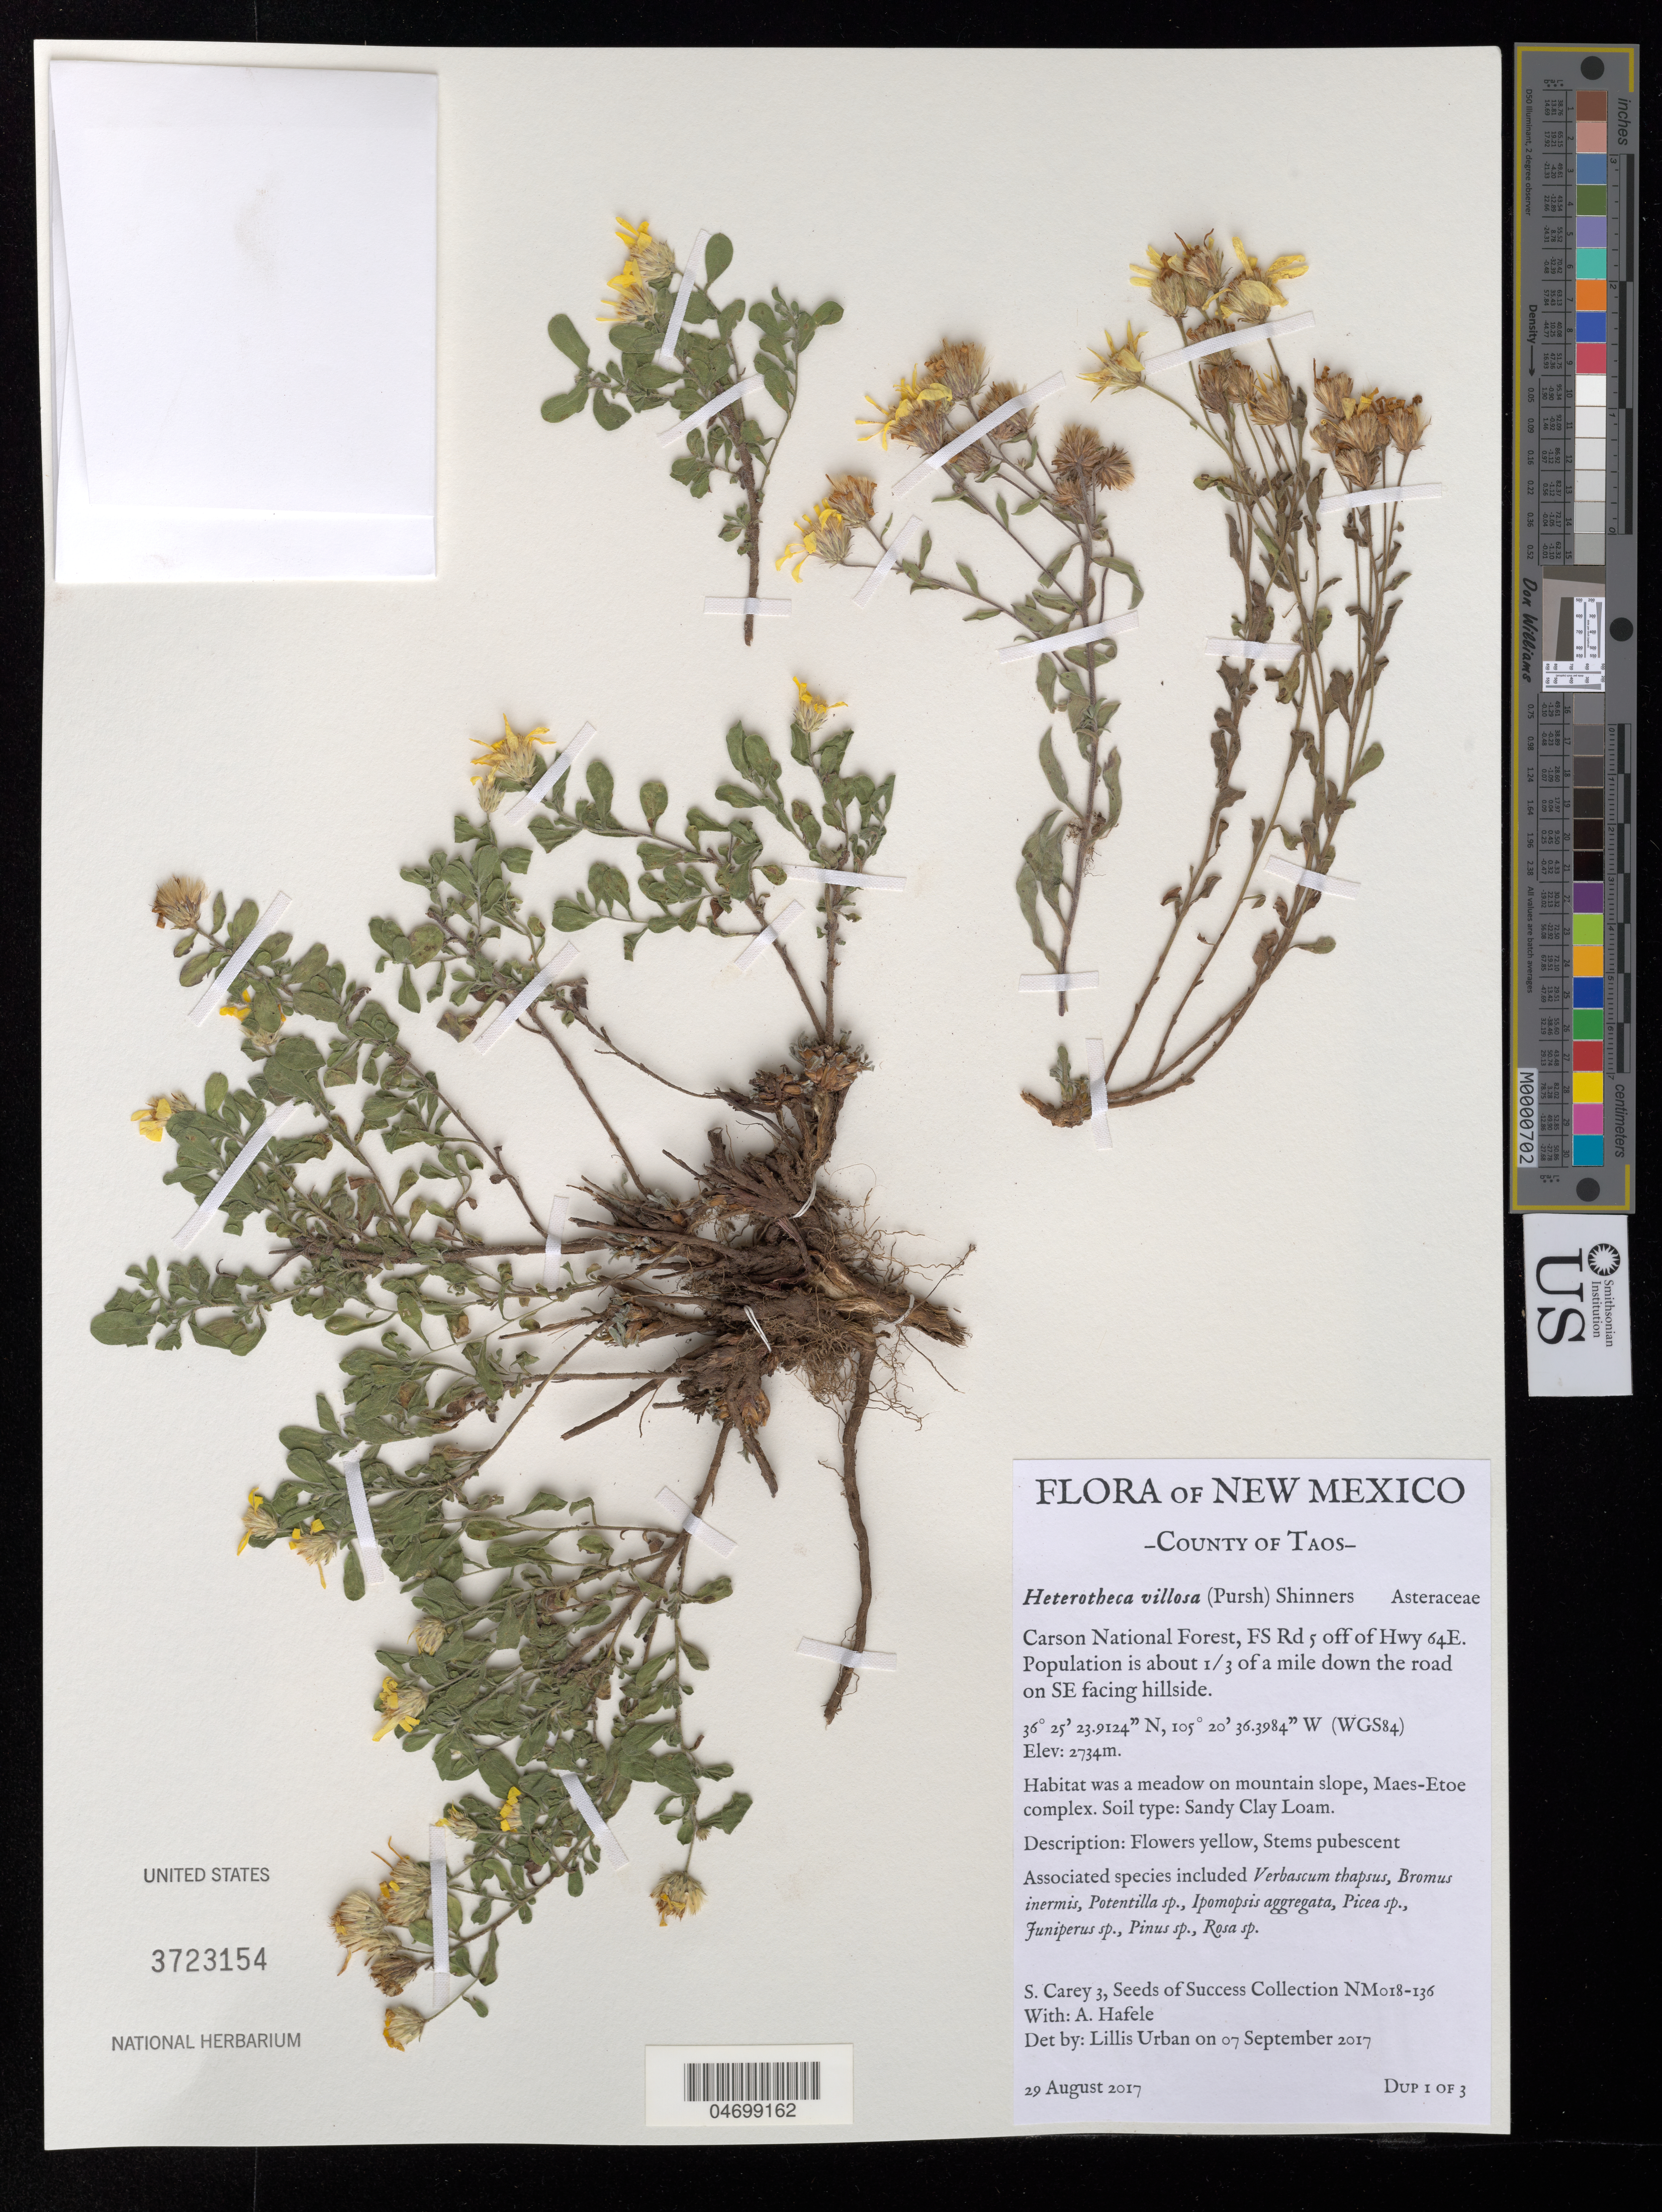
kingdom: Plantae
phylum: Tracheophyta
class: Magnoliopsida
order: Asterales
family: Asteraceae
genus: Heterotheca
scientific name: Heterotheca villosa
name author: (Pursh) Shinners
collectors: S. Carey & A. Hafele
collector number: NM018-136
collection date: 2017-08-29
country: United States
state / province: New Mexico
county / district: Taos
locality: Carson National Forest, FS Rd. 5 off of HWY 64 E near Taos/Colfax county line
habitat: Maes-Etoe complex, Mountain slope meadow. Sandy Clay Loam. With Bromus inermis, Potentilla sp, Rosa sp., etc.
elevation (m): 2734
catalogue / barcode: US 3723154